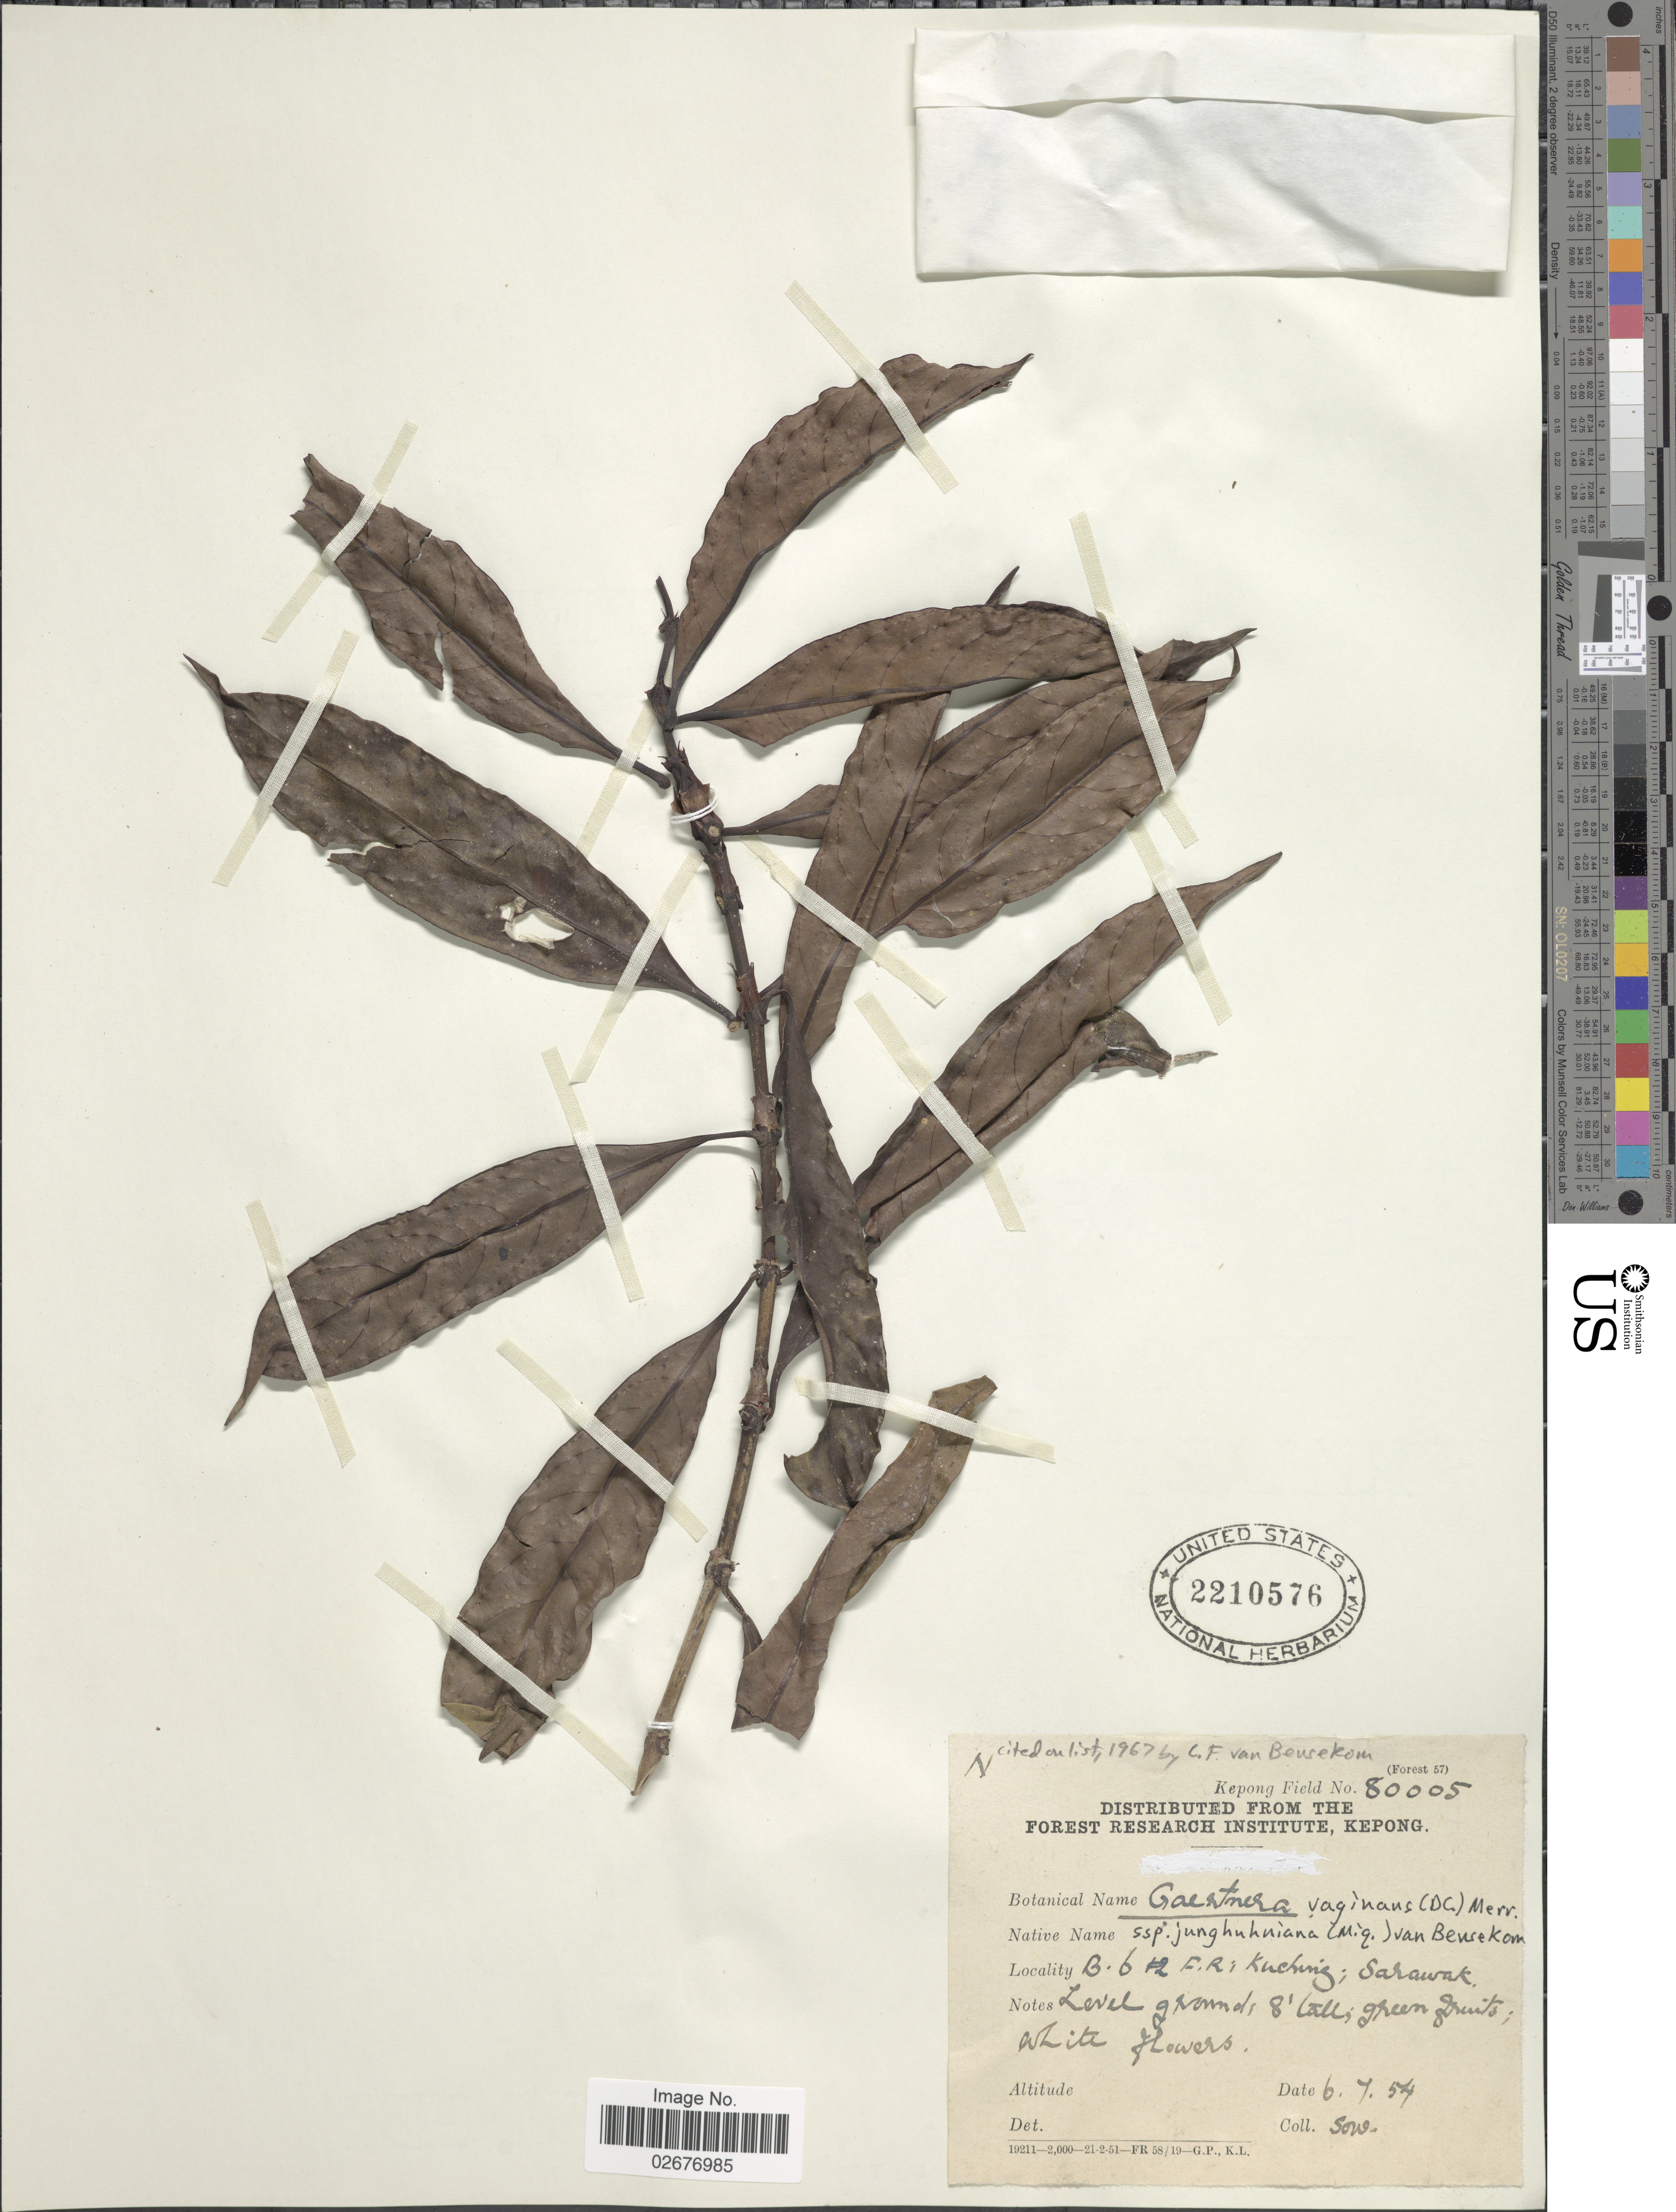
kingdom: Plantae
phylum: Tracheophyta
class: Magnoliopsida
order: Gentianales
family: Rubiaceae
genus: Gaertnera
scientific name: Gaertnera junghuhniana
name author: Miq.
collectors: -. Sow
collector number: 80005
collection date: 1954-07-06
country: Malaysia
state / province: Sarawak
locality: B.6 F2 F.R.; Kuching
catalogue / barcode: US 2210576